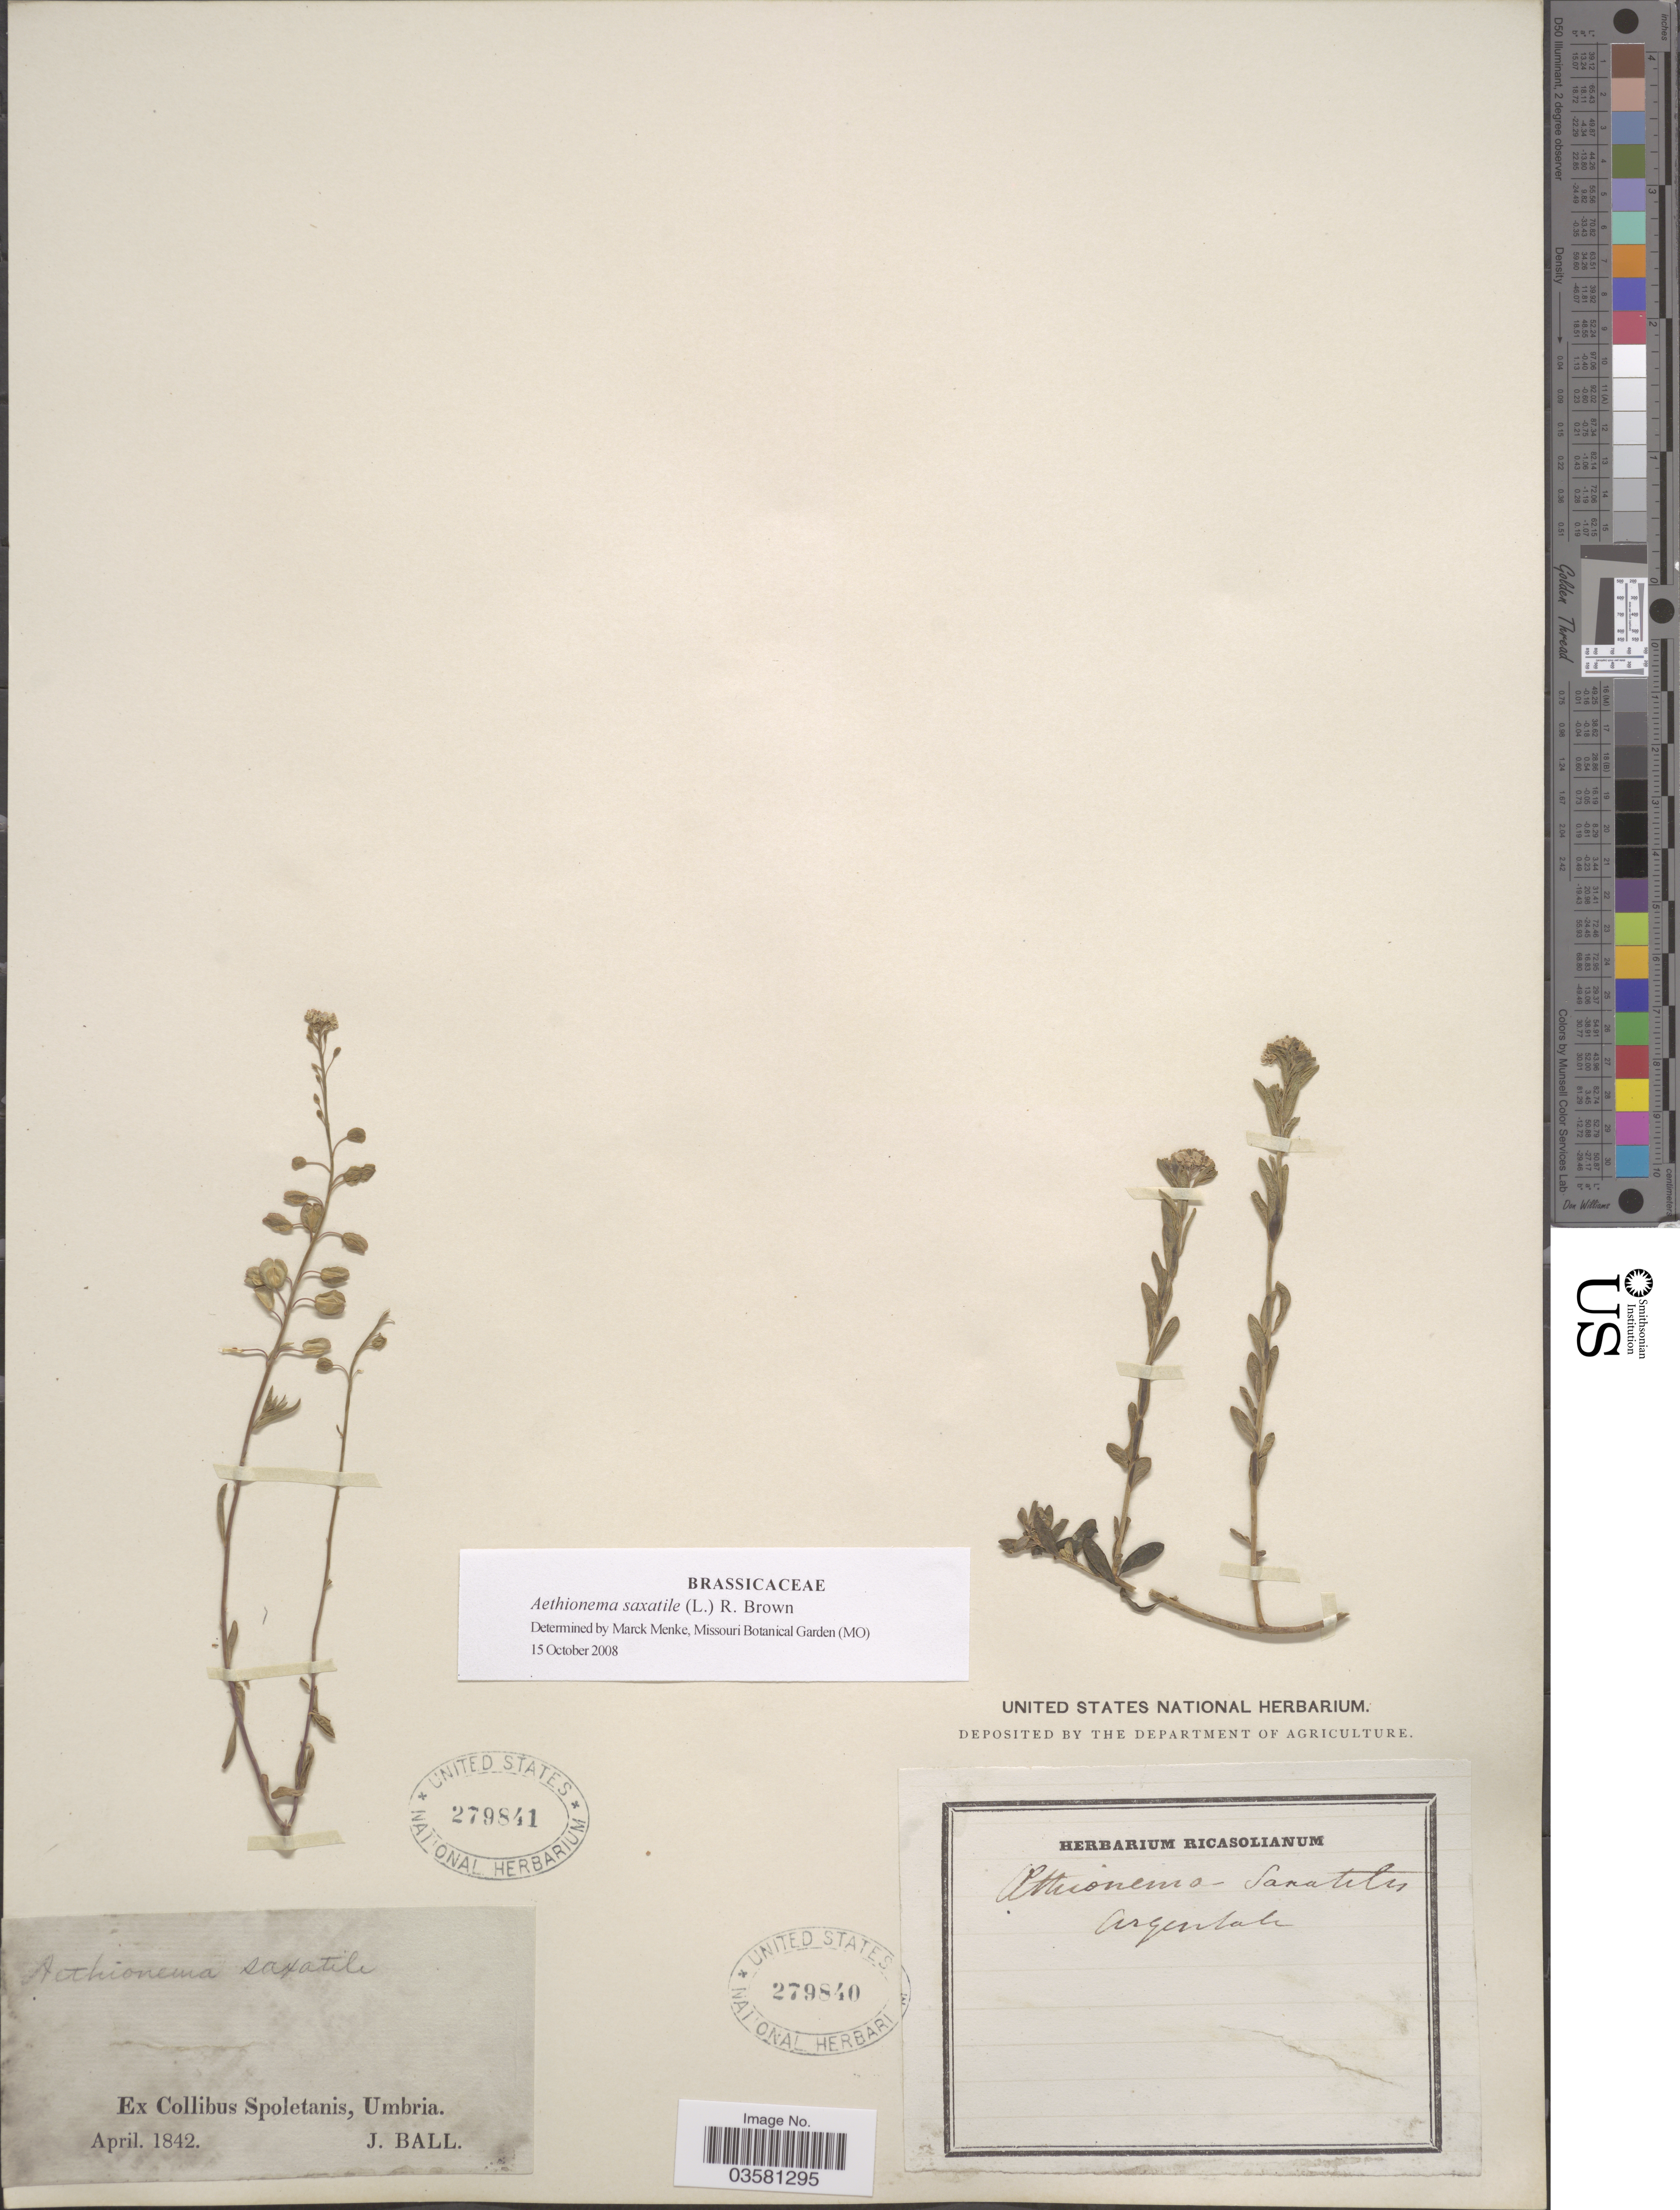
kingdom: Plantae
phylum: Tracheophyta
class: Magnoliopsida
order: Brassicales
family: Brassicaceae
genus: Aethionema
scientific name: Aethionema saxatile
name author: (L.) W.T. Aiton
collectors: J. Ball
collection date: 1842-04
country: Italy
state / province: Umbria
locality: Ex Collibus Spoletanis.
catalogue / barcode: US 279841-2